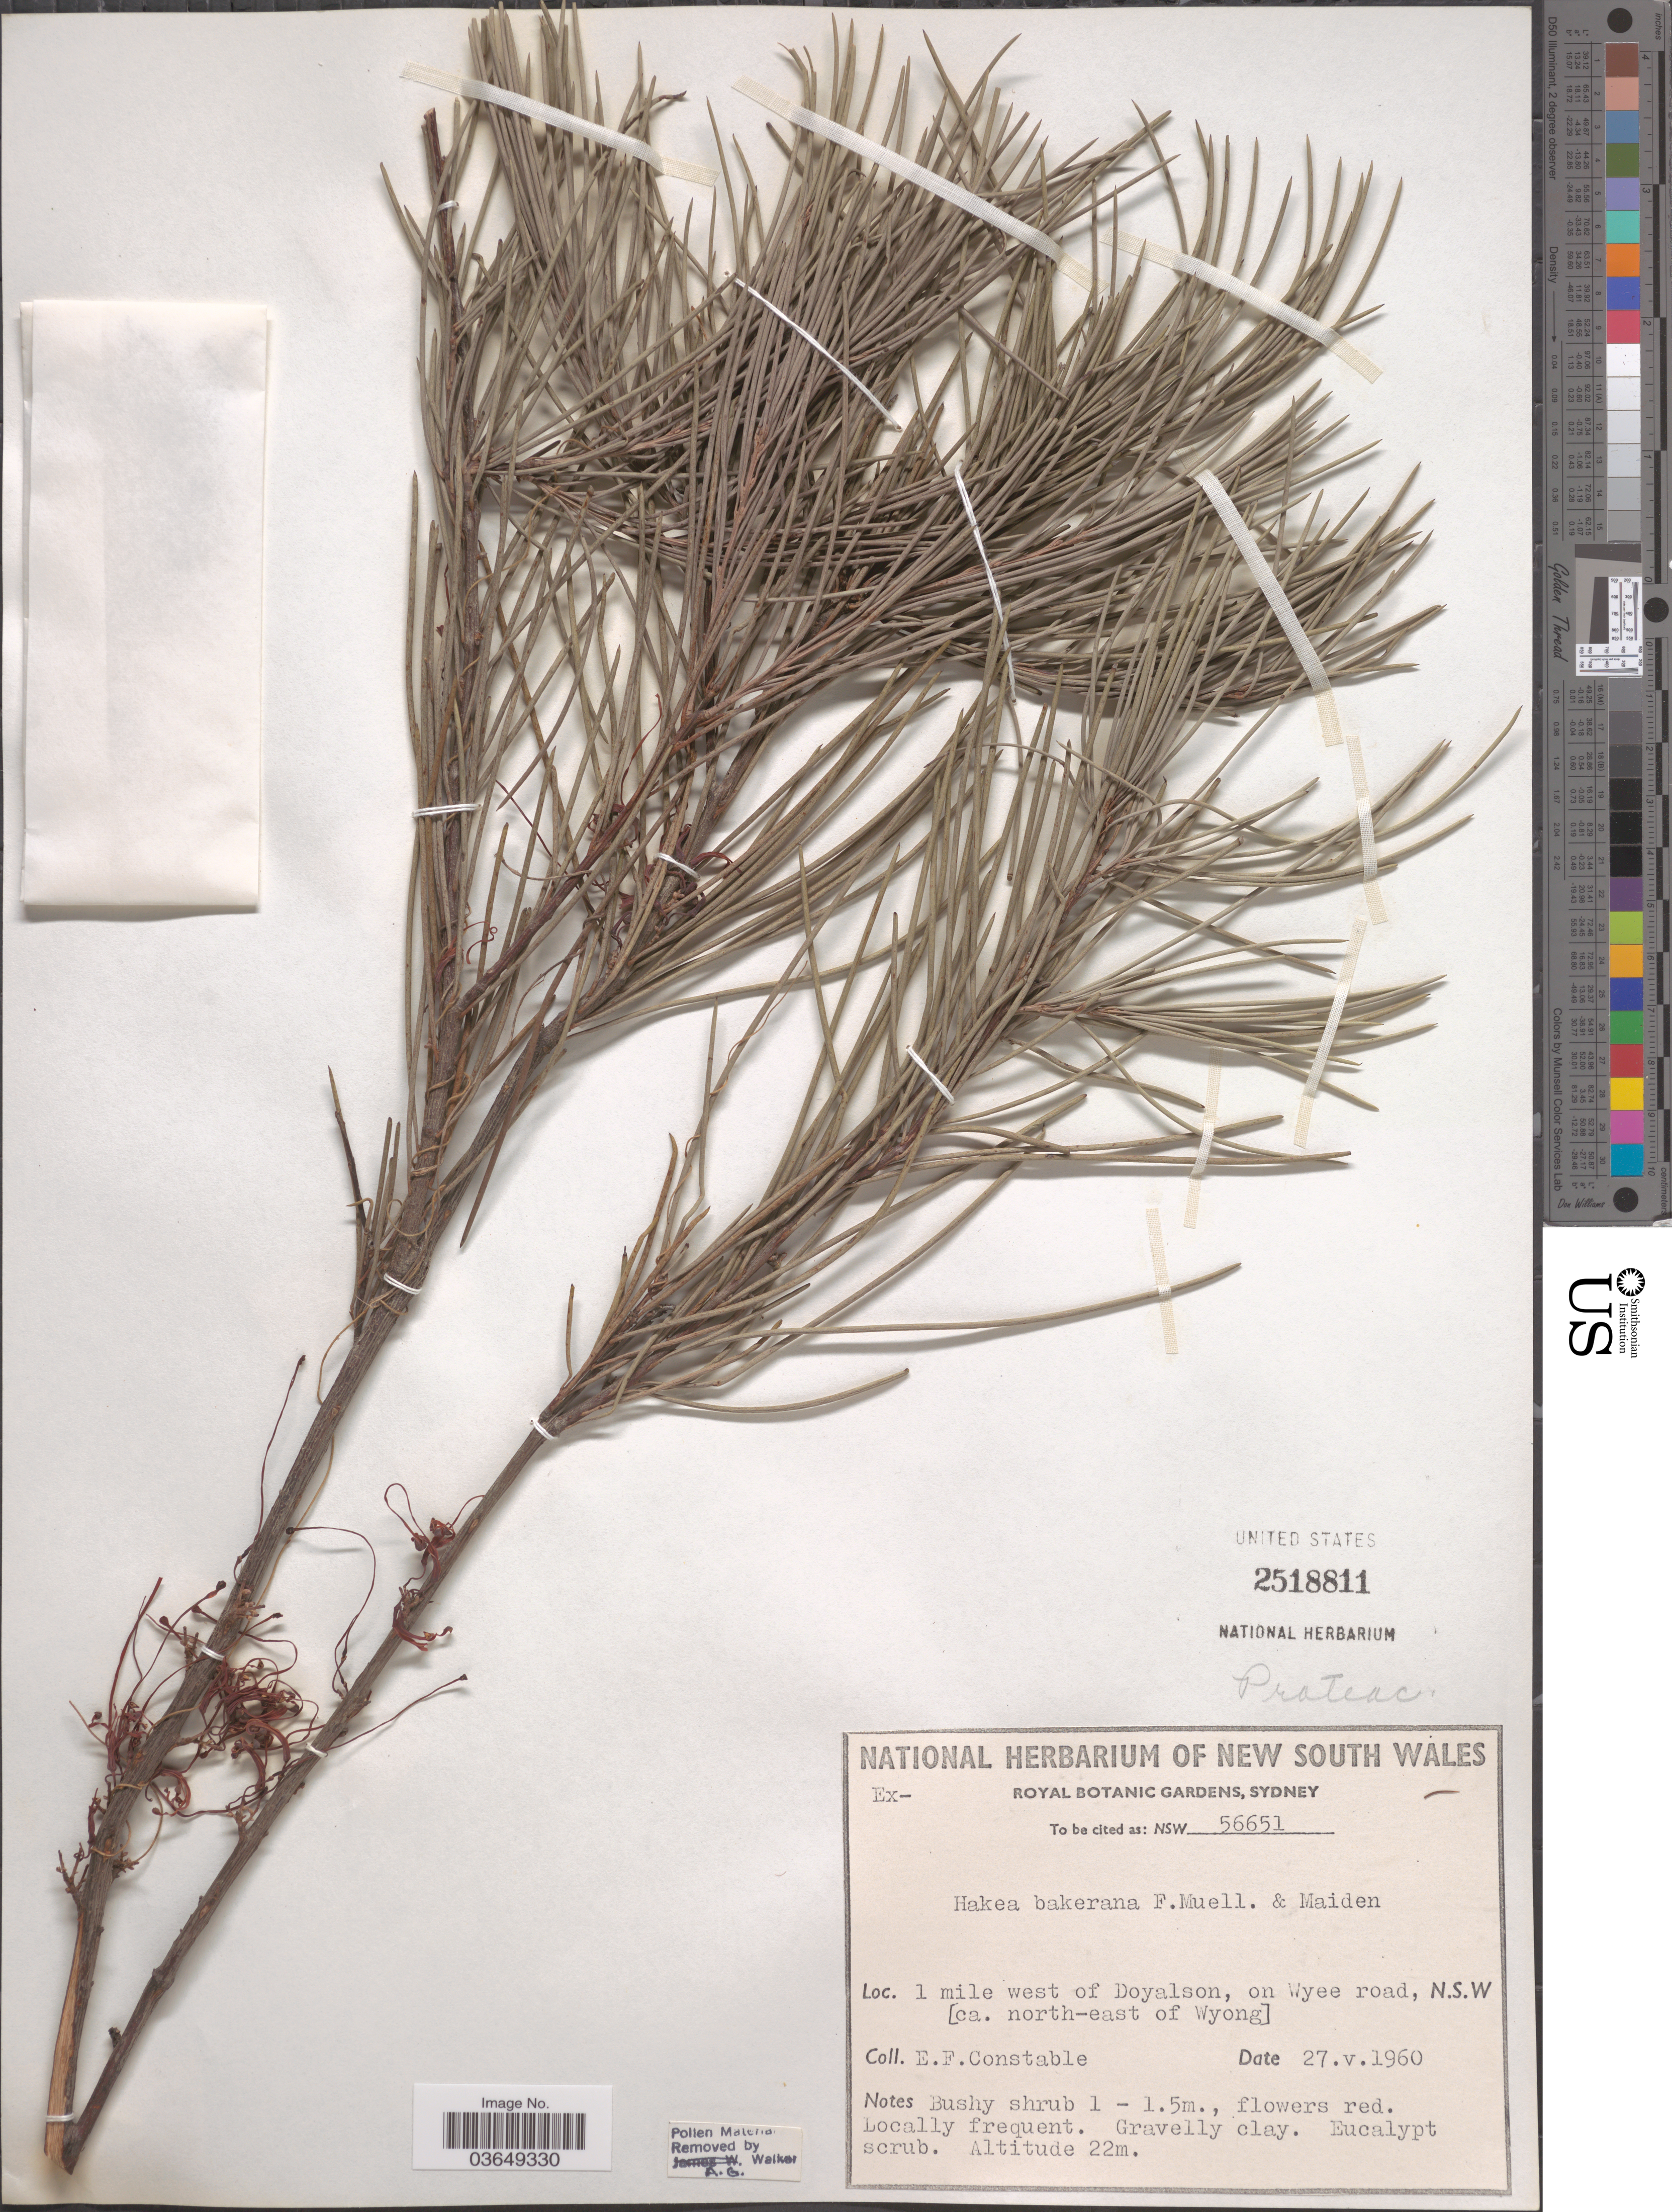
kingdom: Plantae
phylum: Tracheophyta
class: Magnoliopsida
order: Proteales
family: Proteaceae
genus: Hakea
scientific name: Hakea bakeriana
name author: F. Muell. & Maiden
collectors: E. F. Constable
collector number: NSW56651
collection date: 1960-05-27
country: Australia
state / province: New South Wales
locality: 1 miles west of Doyalson, on Wyee road [ca. north-east of Wyong].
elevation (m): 22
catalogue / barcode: US 2518811